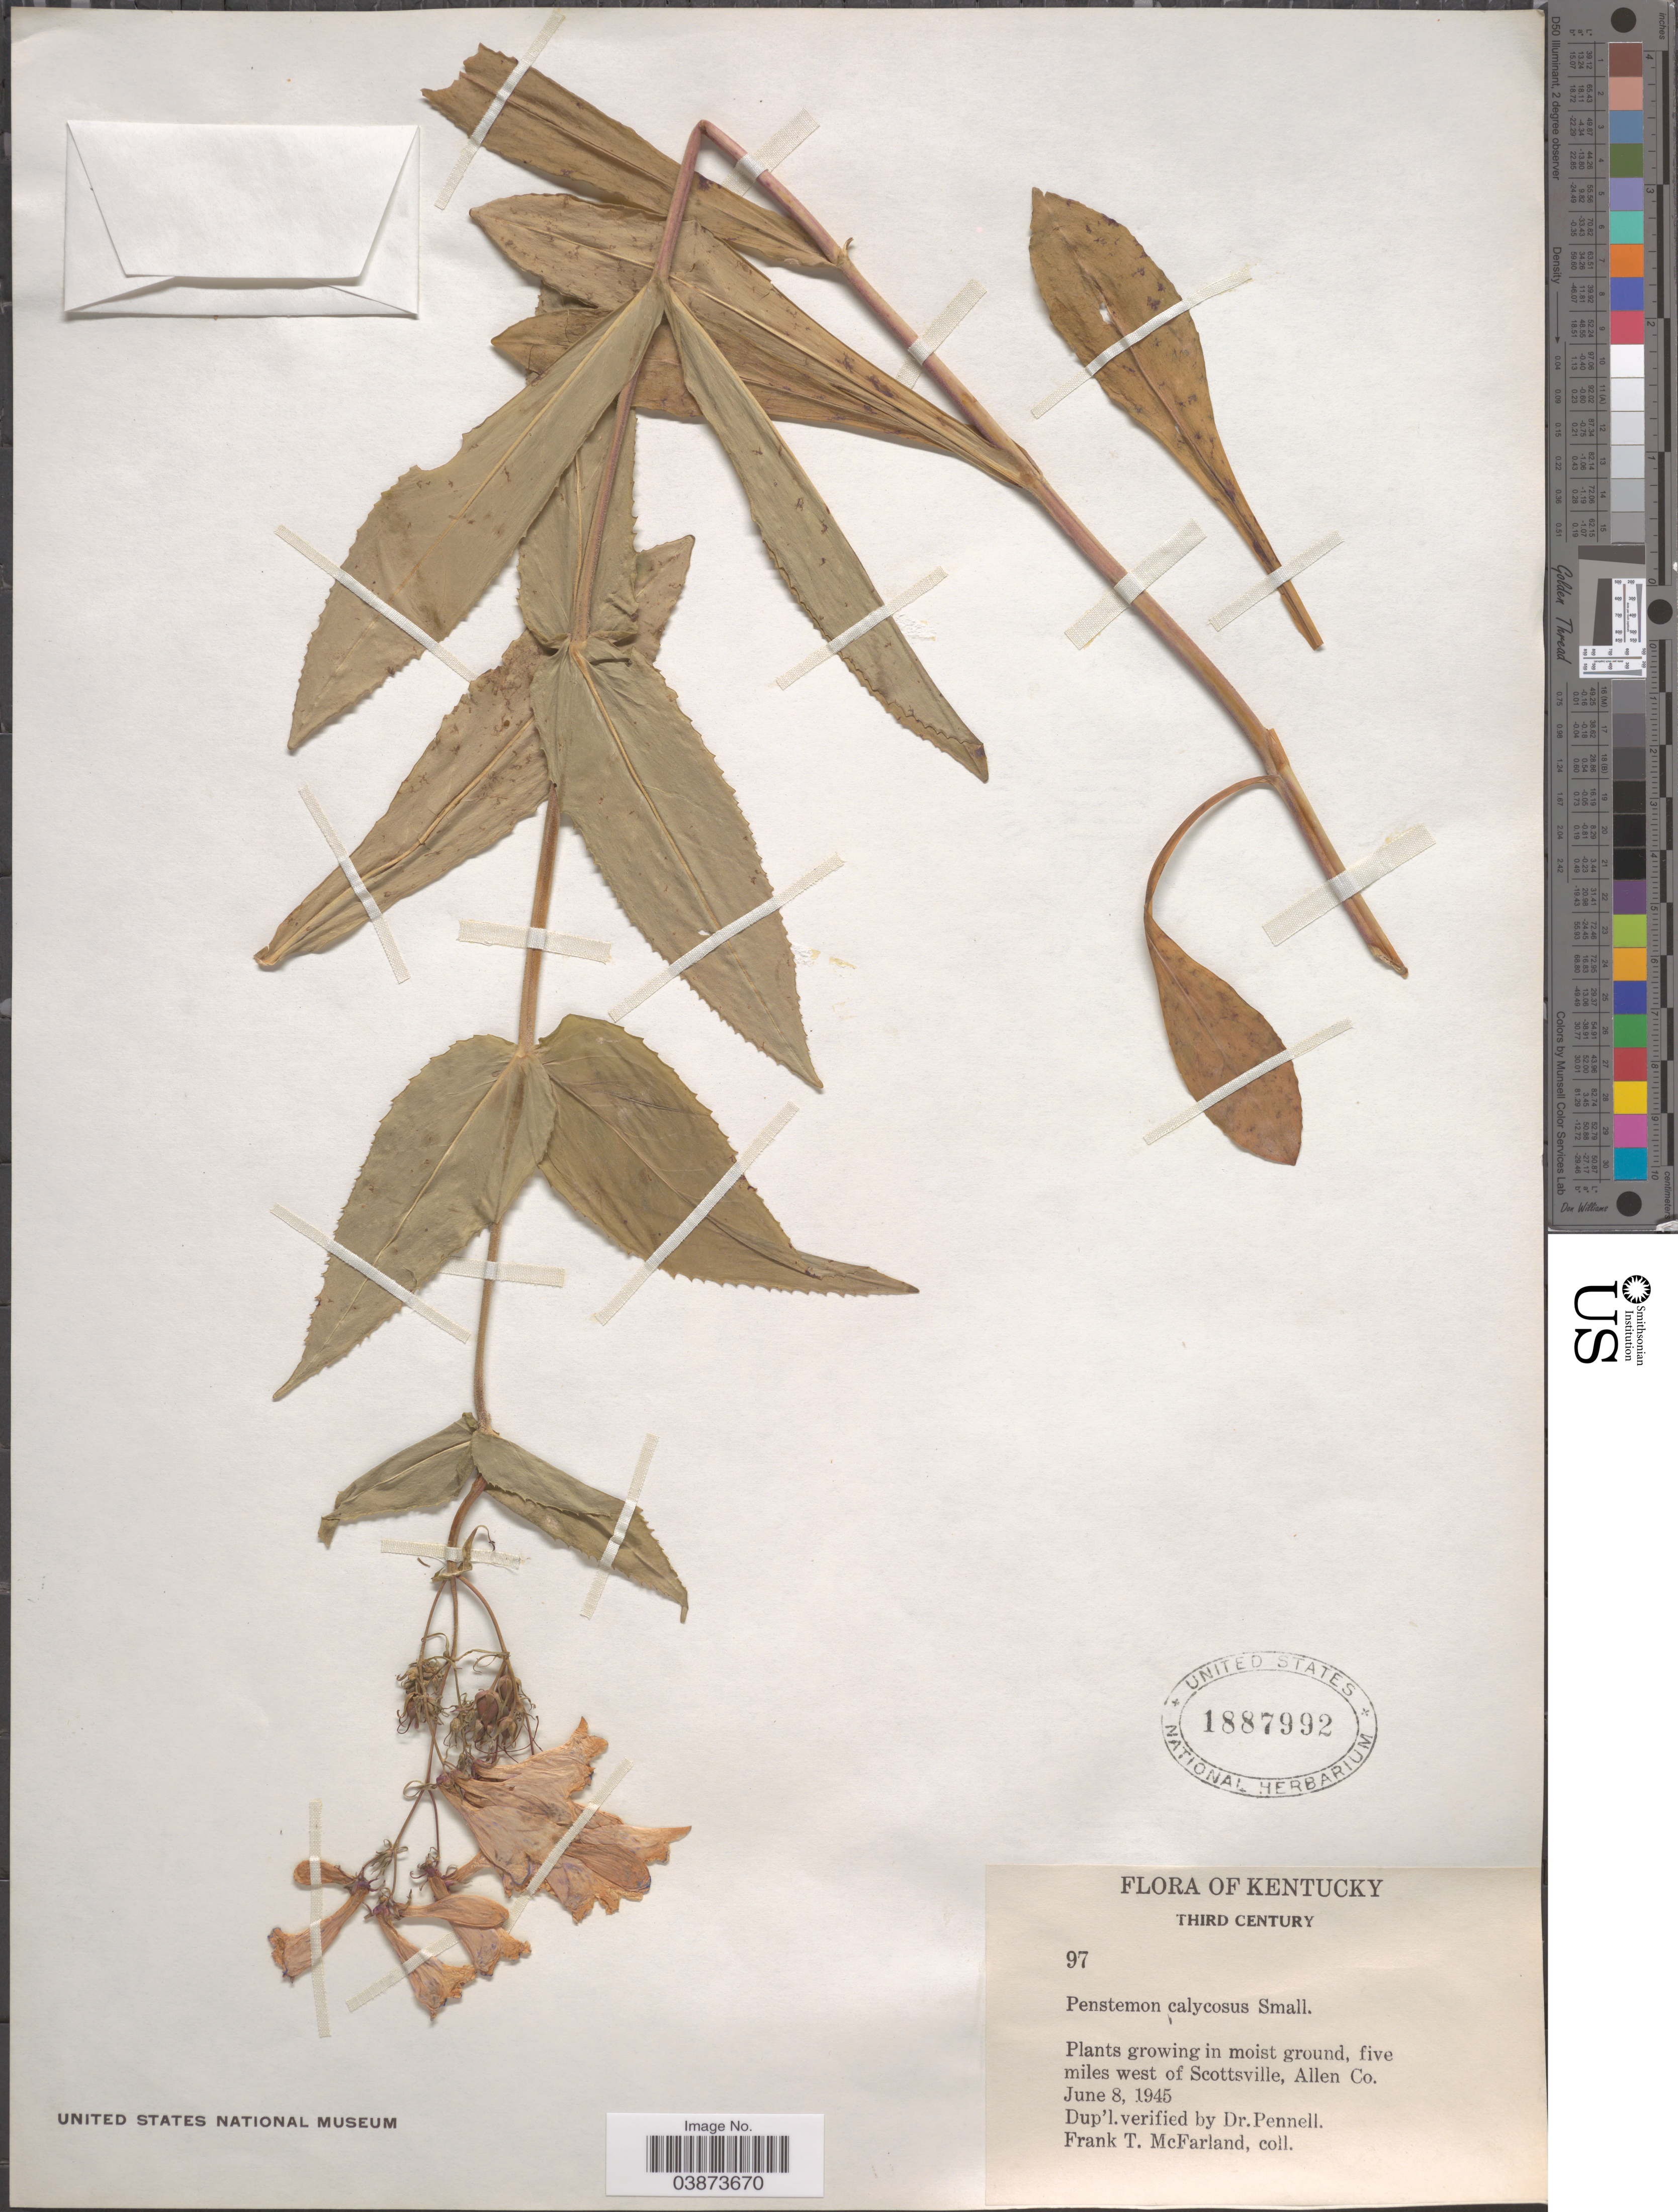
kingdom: Plantae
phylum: Tracheophyta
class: Magnoliopsida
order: Lamiales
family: Plantaginaceae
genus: Penstemon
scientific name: Penstemon calycosus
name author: Small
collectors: F. McFarland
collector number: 97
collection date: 1945-06-08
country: United States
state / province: Kentucky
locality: Third Century. Five miles west of Scottsville, Allen Co.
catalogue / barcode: US 1887992